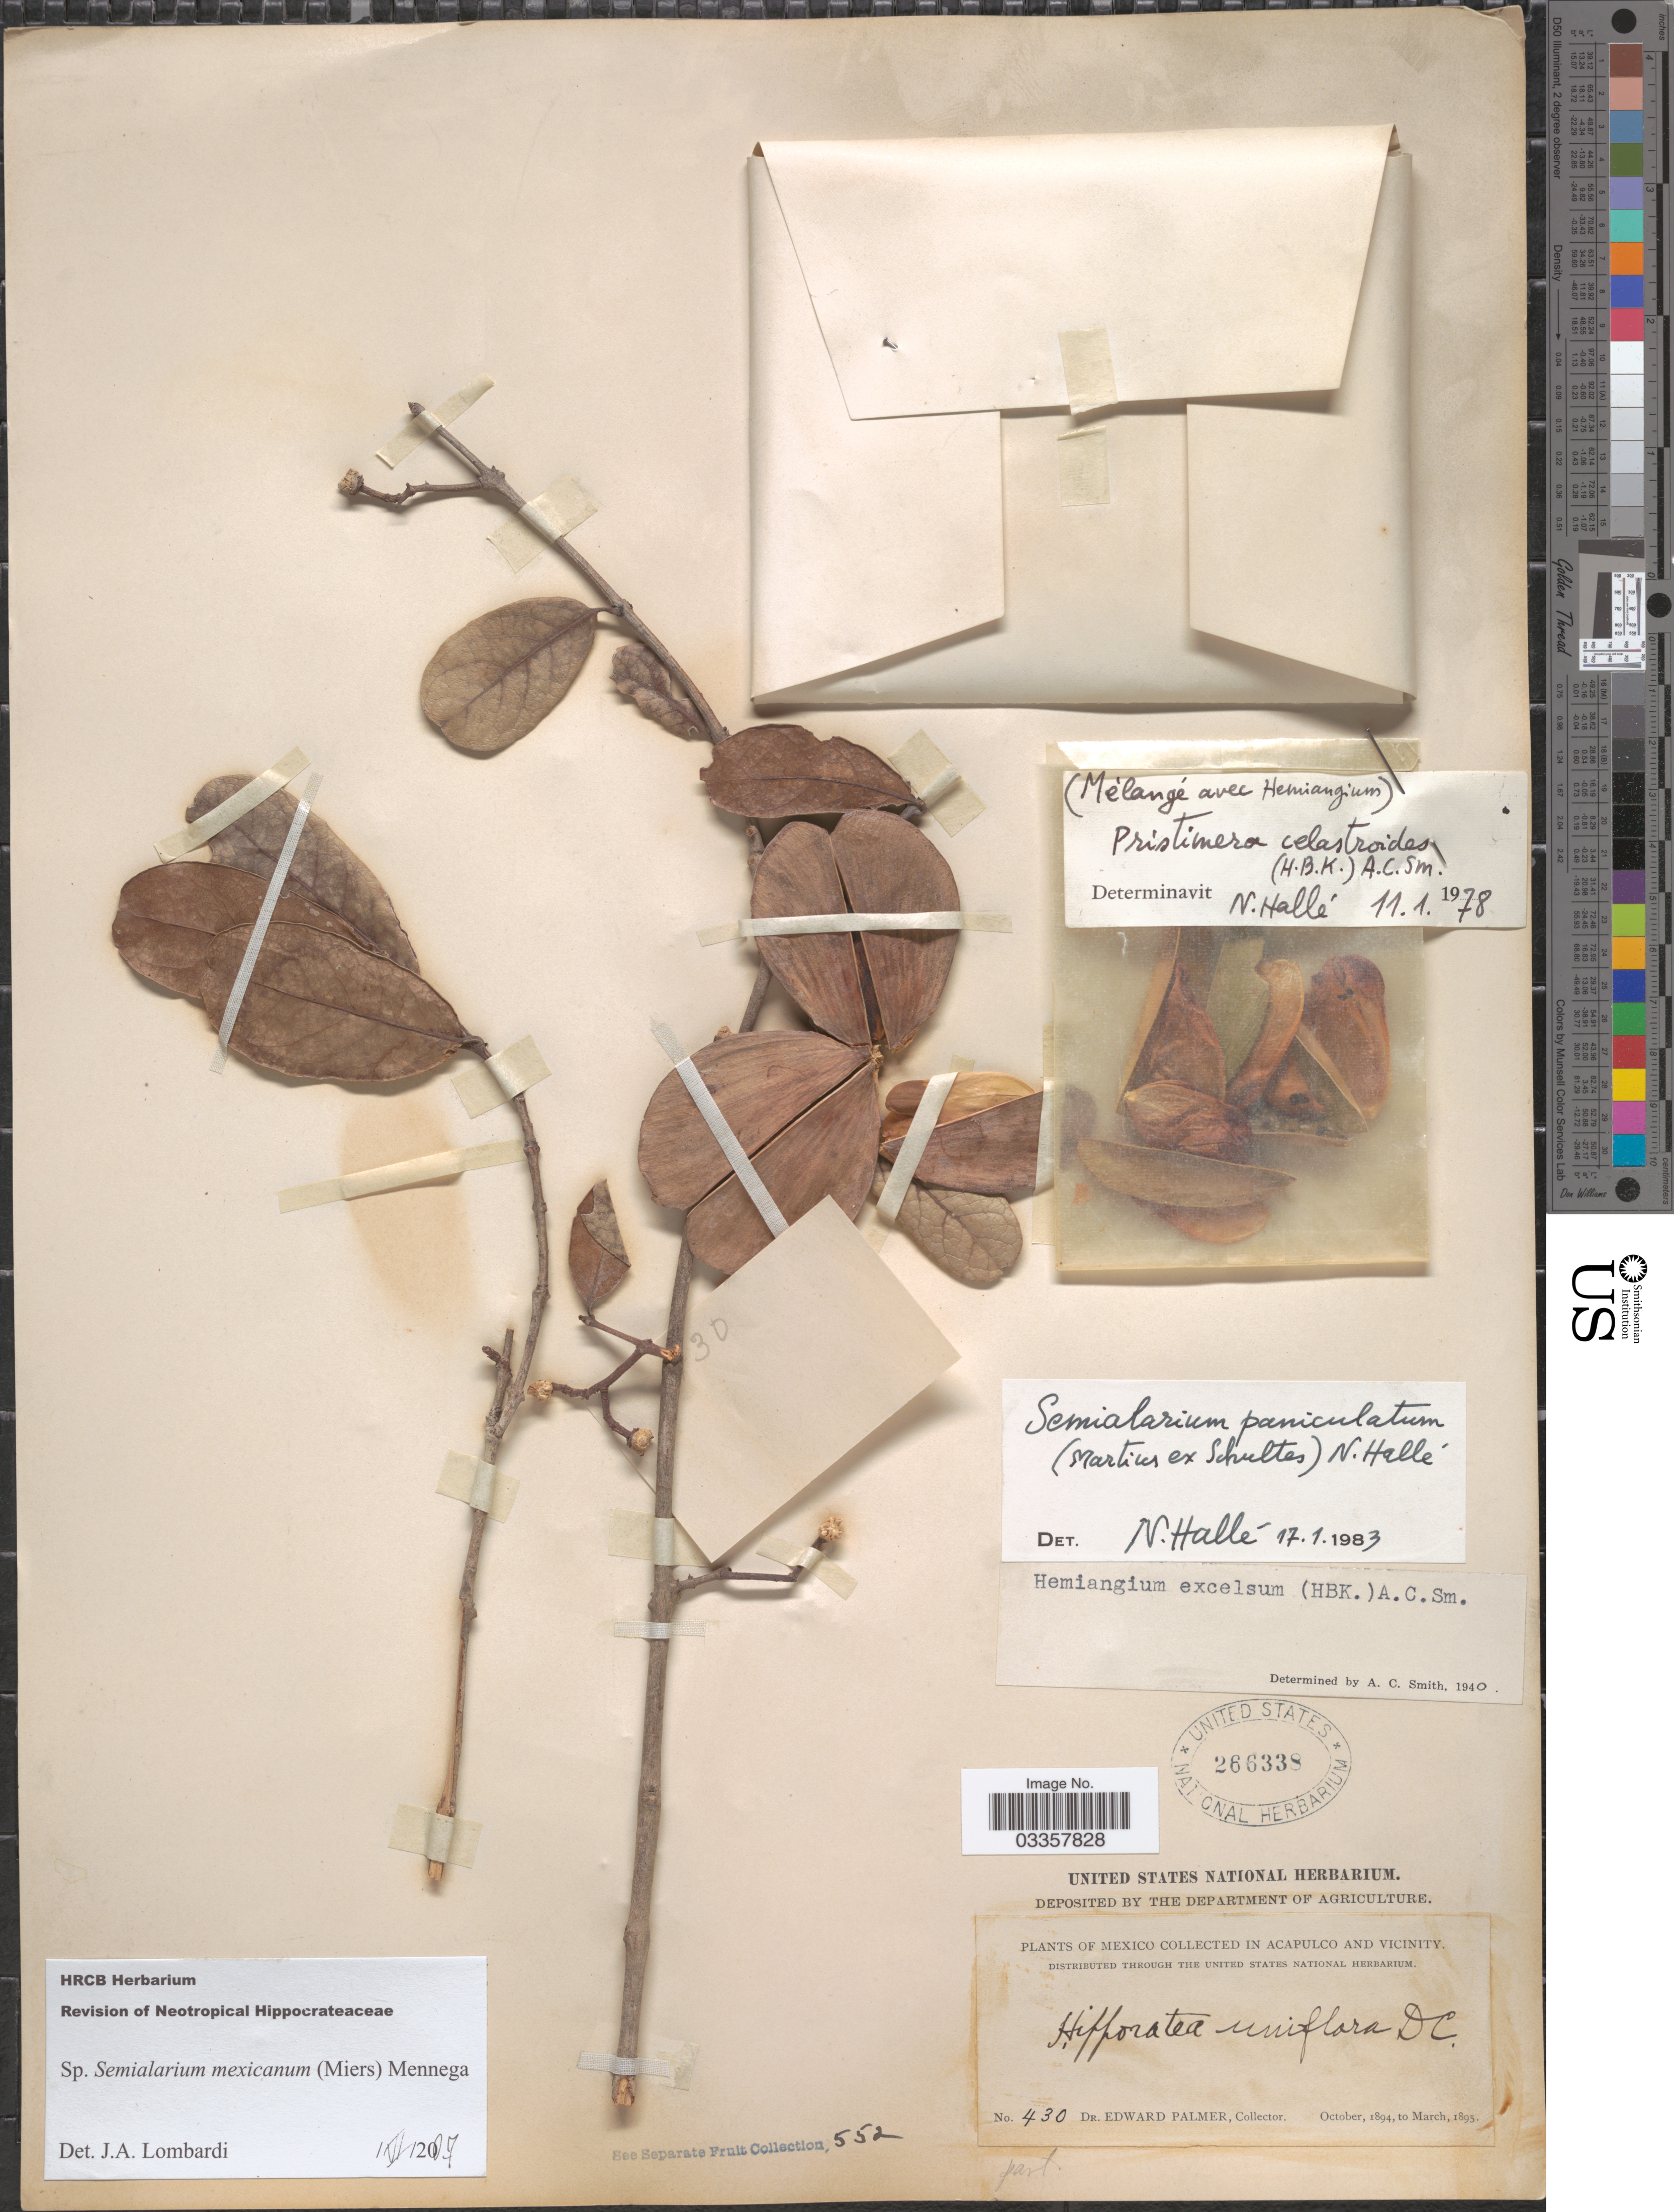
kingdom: Plantae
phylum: Tracheophyta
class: Magnoliopsida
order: Celastrales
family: Celastraceae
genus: Semialarium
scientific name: Semialarium mexicanum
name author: (Miers) Mennega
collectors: E. Palmer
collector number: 430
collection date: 1894-10/1895-03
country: Mexico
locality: Acapulco and vicinity.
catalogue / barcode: US 266338